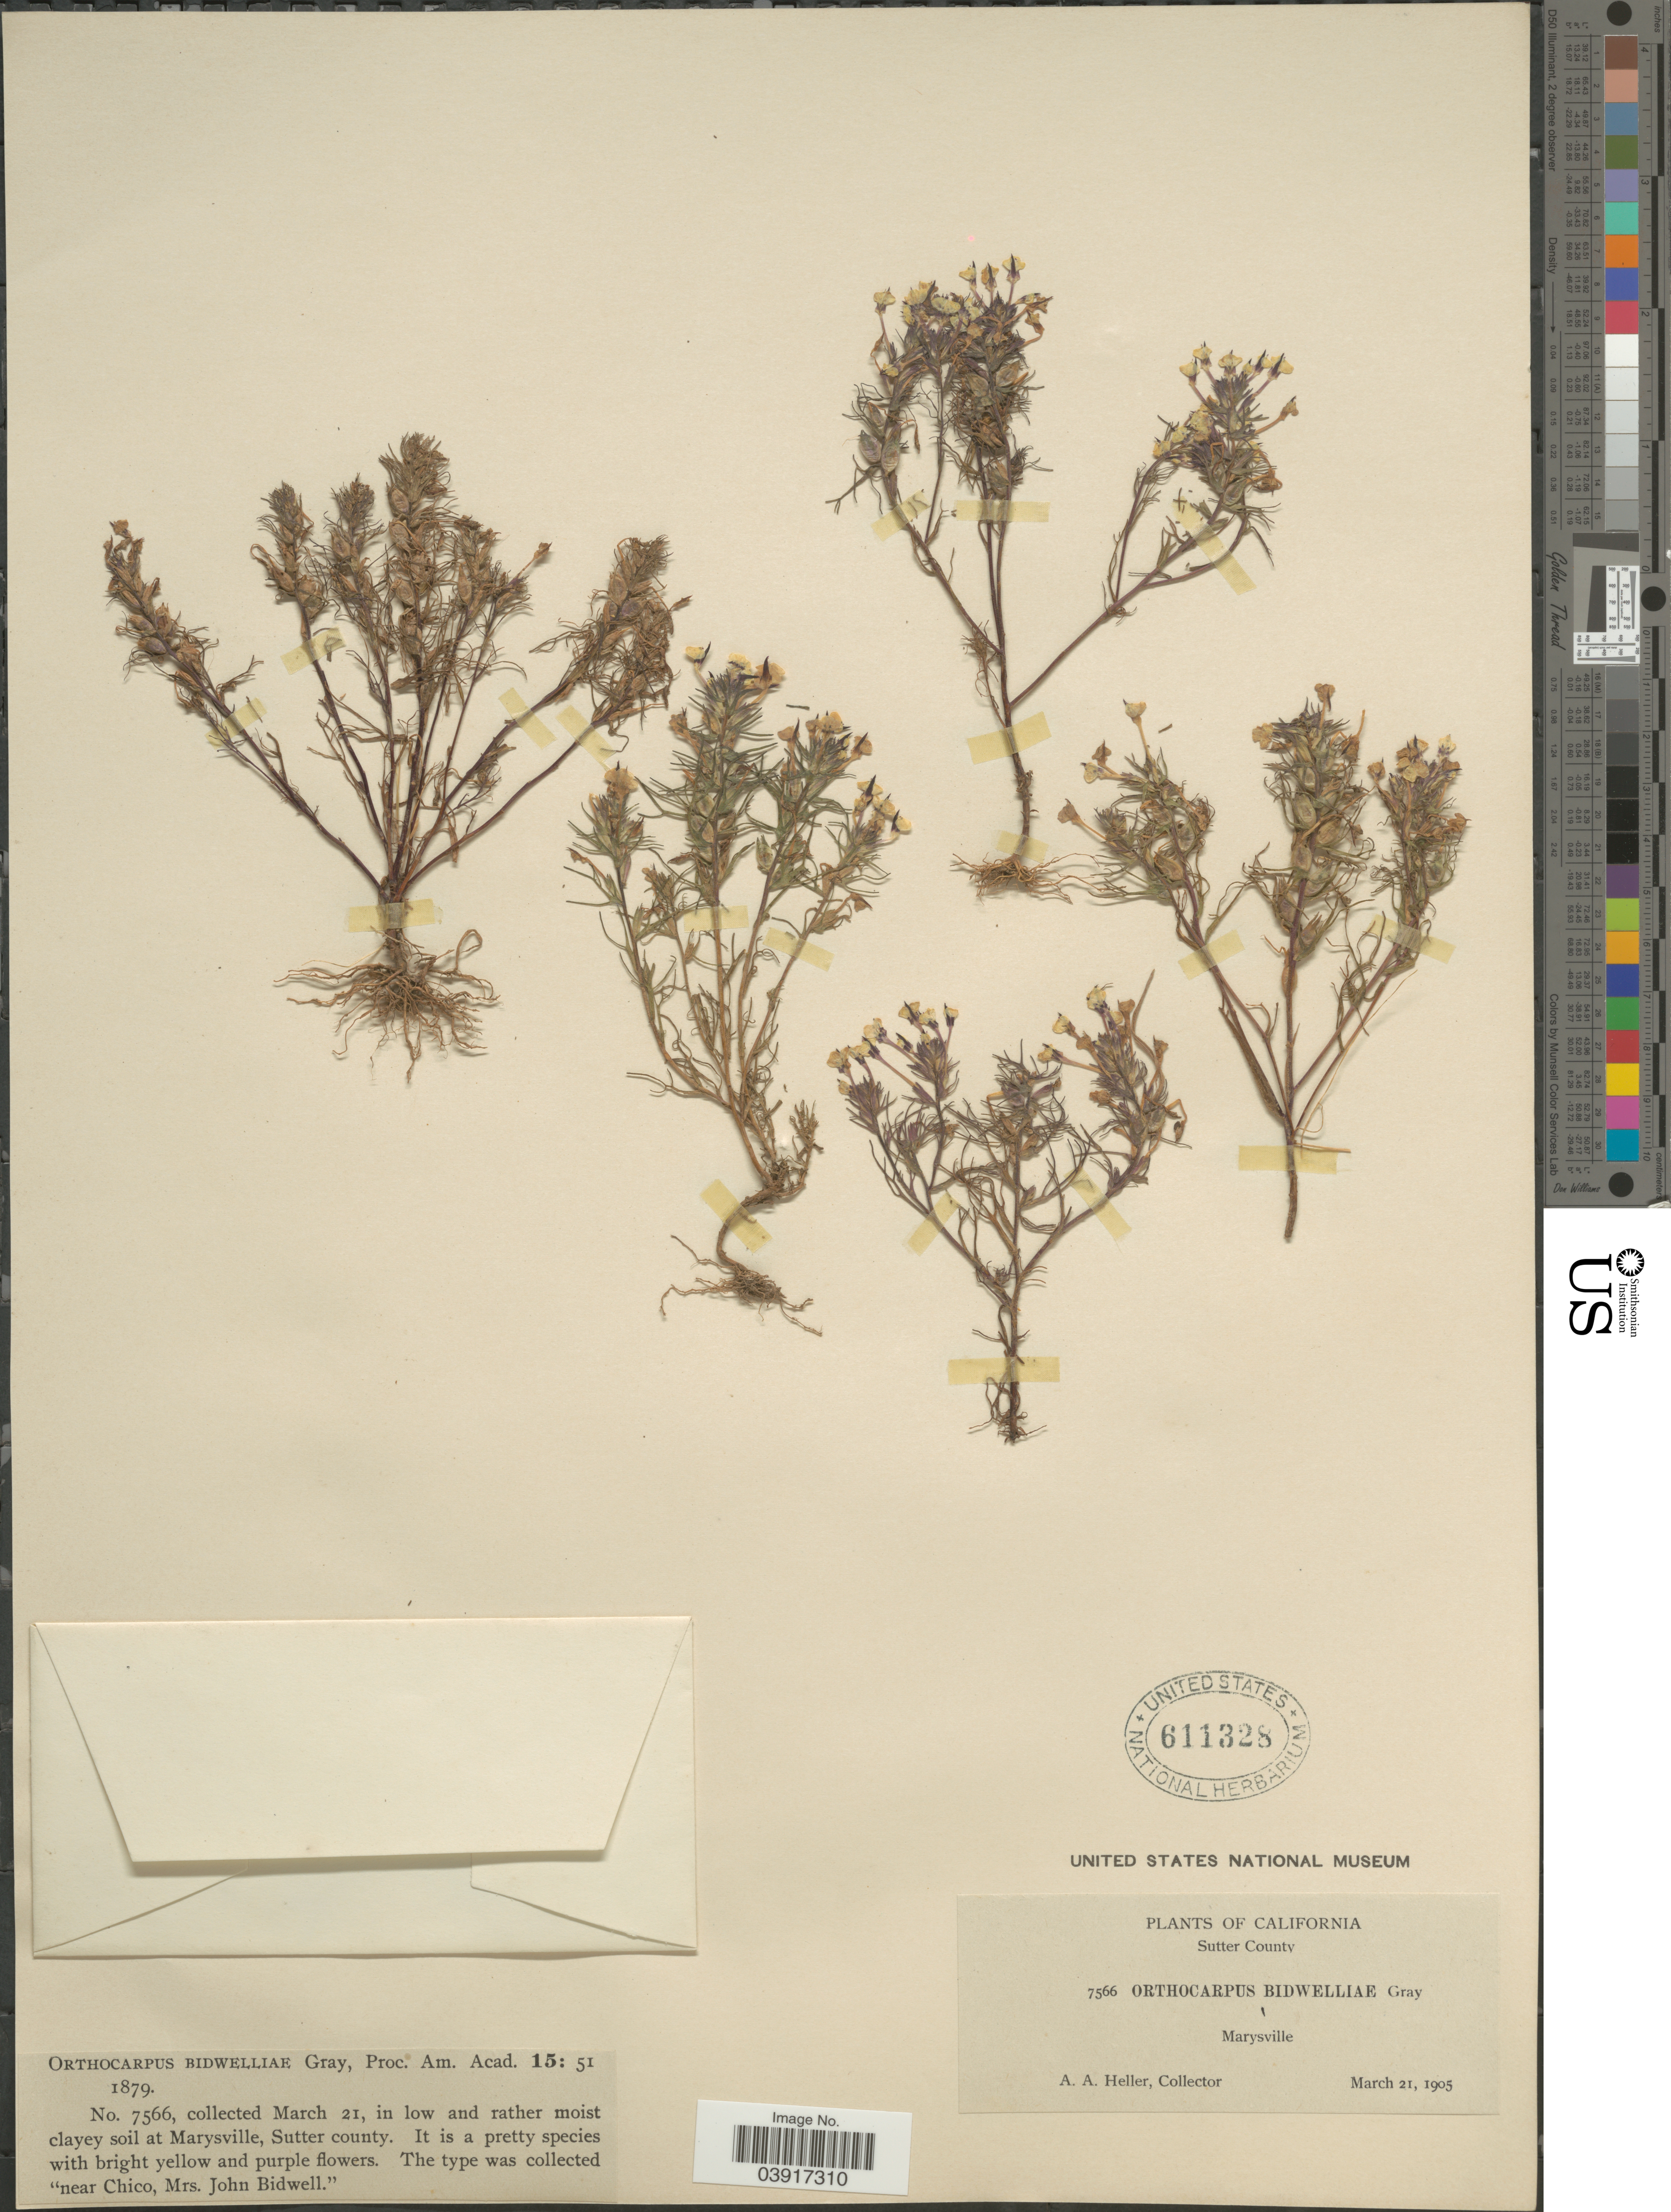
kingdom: Plantae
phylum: Tracheophyta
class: Magnoliopsida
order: Lamiales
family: Orobanchaceae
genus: Orthocarpus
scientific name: Orthocarpus erianthus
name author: Benth.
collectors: A. A. Heller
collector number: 7566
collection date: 1905-03-21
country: United States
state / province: California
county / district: Sutter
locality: Sutter County. Marysville.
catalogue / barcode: US 611328